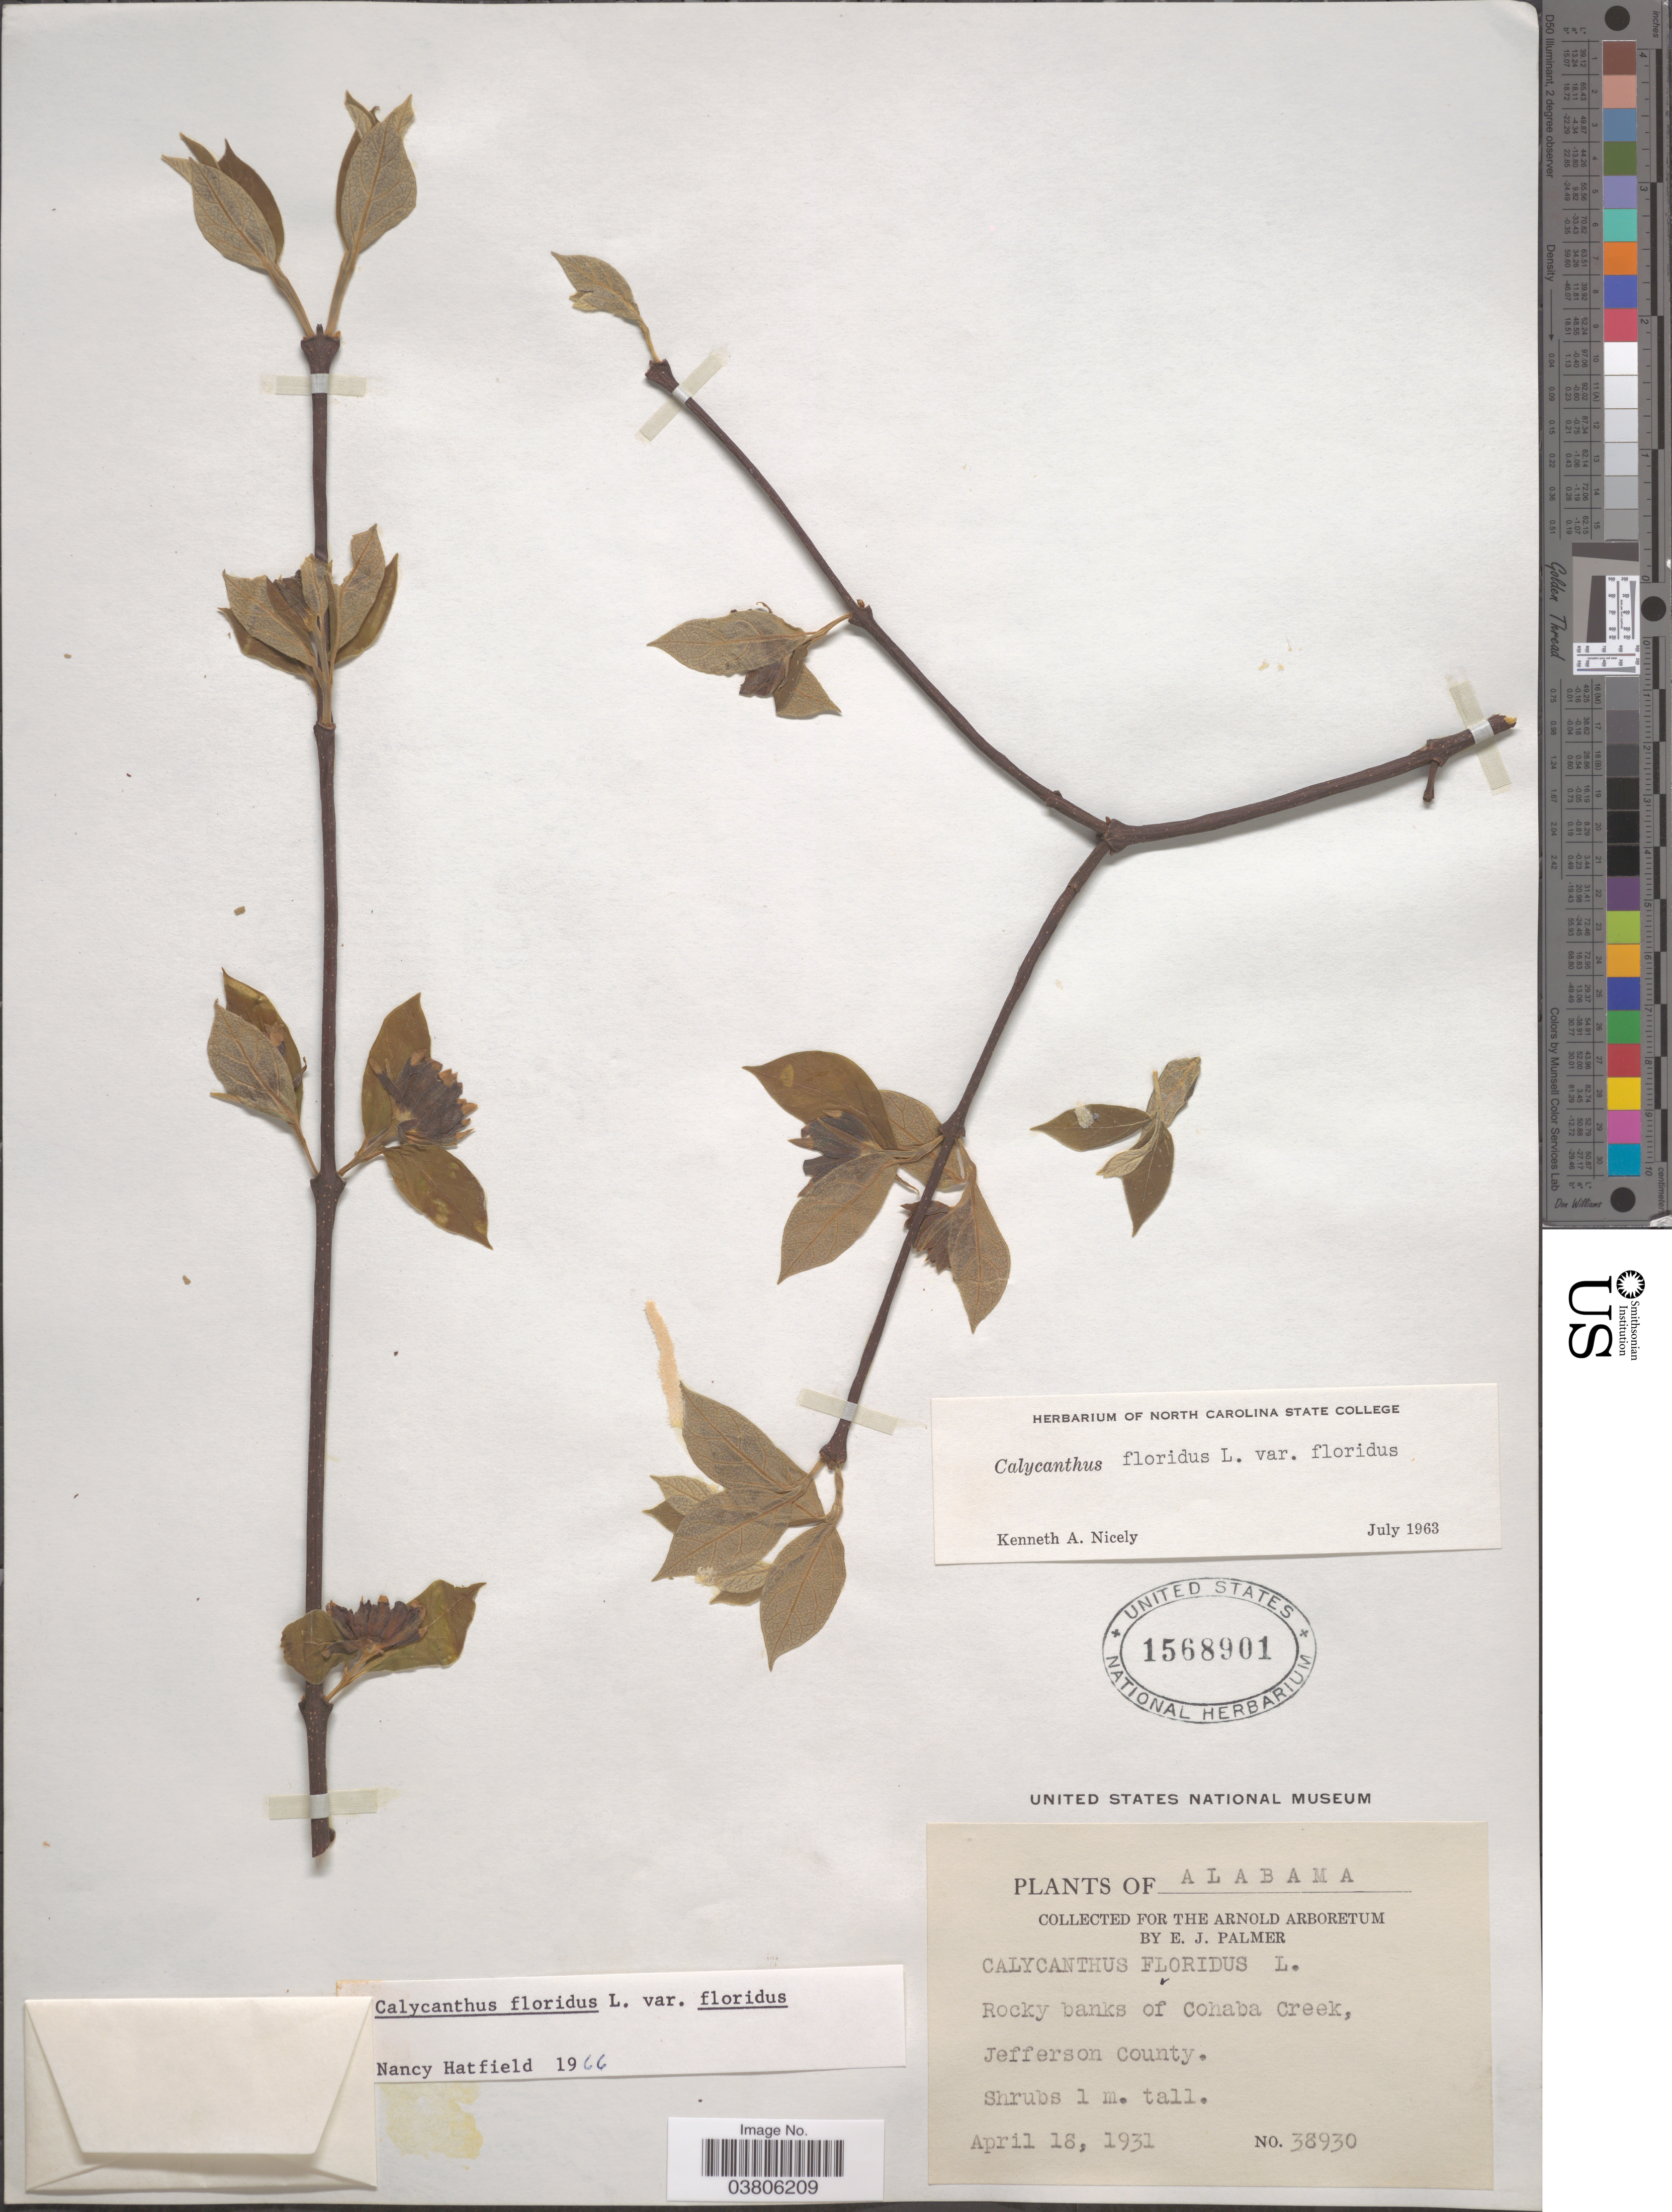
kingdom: Plantae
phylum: Tracheophyta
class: Magnoliopsida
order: Laurales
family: Calycanthaceae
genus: Calycanthus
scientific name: Calycanthus floridus var. floridus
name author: L.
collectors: E. J. Palmer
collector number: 38930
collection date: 1931-04-18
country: United States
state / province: Alabama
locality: Rocky banks of Cohaba Creek, Jefferson County.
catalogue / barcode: US 1568901